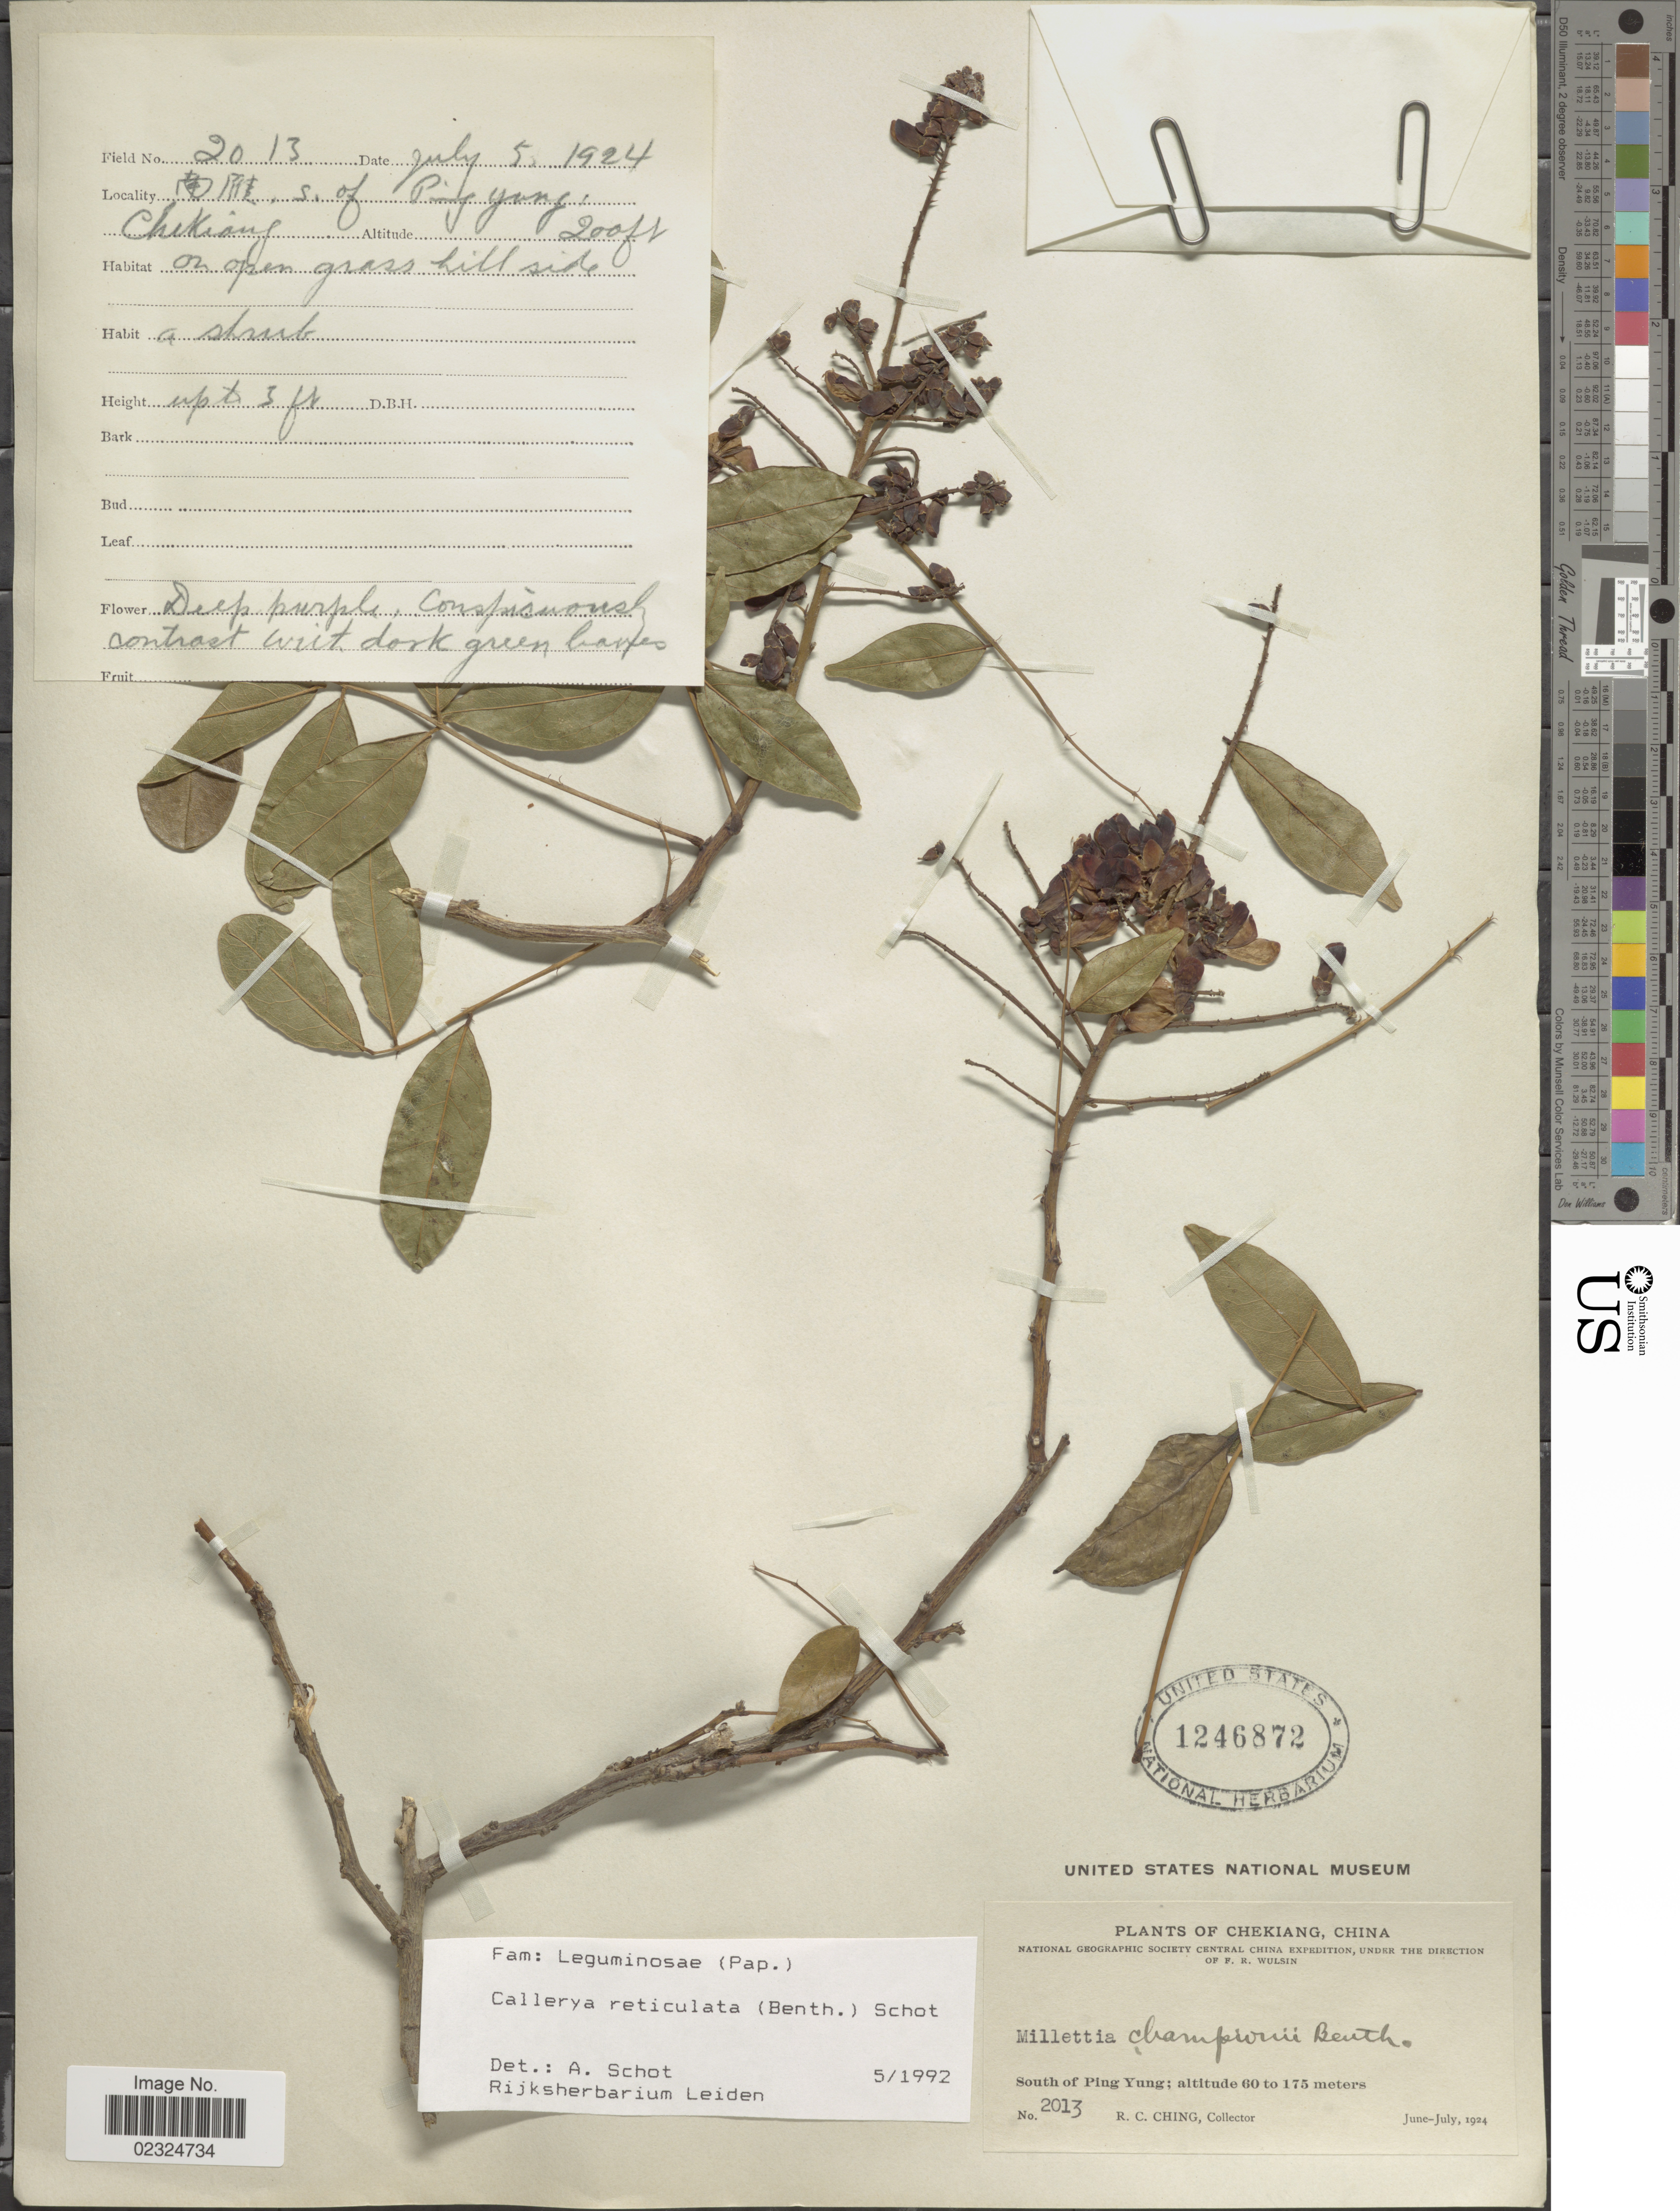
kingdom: Plantae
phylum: Tracheophyta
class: Magnoliopsida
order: Fabales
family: Fabaceae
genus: Wisteriopsis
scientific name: Wisteriopsis reticulata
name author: (Benth.) J. Compton & Schrire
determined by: Strong, Mark T., (BOT), Smithsonian Institution - National Museum of Natural History (UNITED STATES)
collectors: R. C. Ching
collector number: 2013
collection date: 1924-07-05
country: China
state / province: Zhejiang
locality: S. of Ping Yang, Chekiang, South of Ping Yung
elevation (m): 61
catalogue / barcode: US 1246872